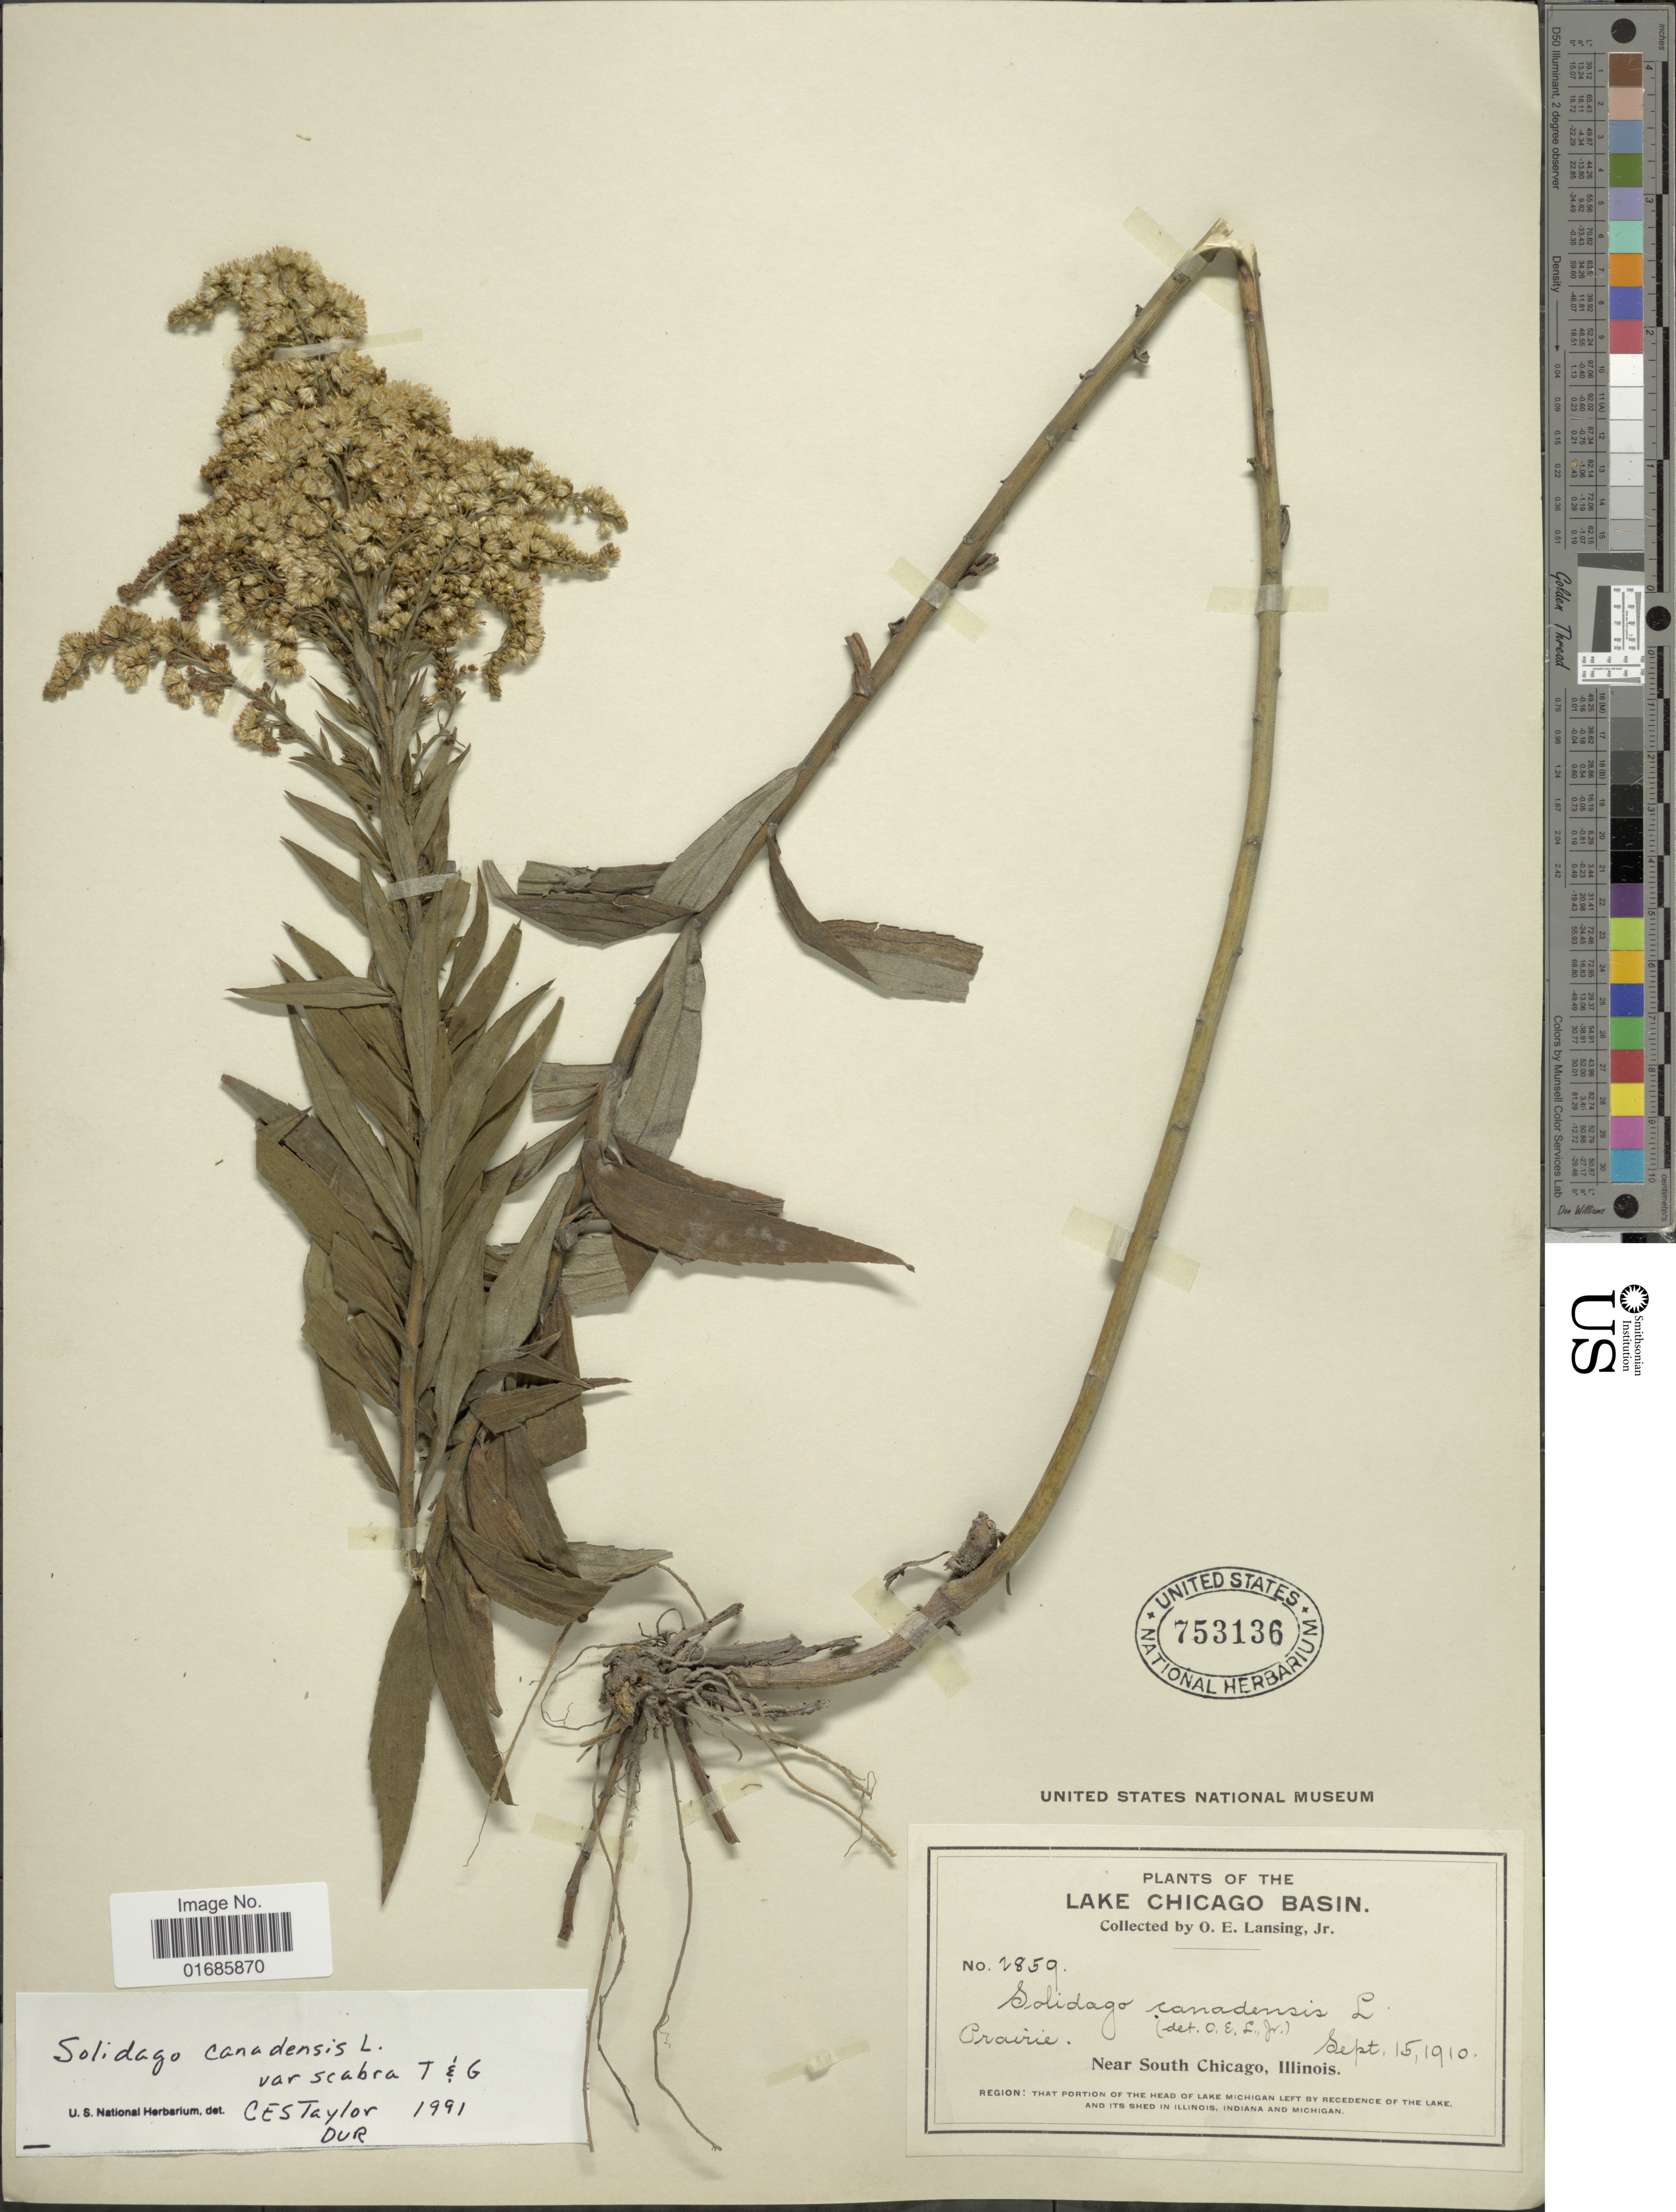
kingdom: Plantae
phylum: Tracheophyta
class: Magnoliopsida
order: Asterales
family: Asteraceae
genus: Solidago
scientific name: Solidago canadensis var. scabra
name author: (Muhl. ex Willd.) Torr. & A. Gray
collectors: O. E. Lansing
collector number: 2859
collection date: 1910-09-15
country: United States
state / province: Illinois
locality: Lake Chicago Basin, near South Chicago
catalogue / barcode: US 753136